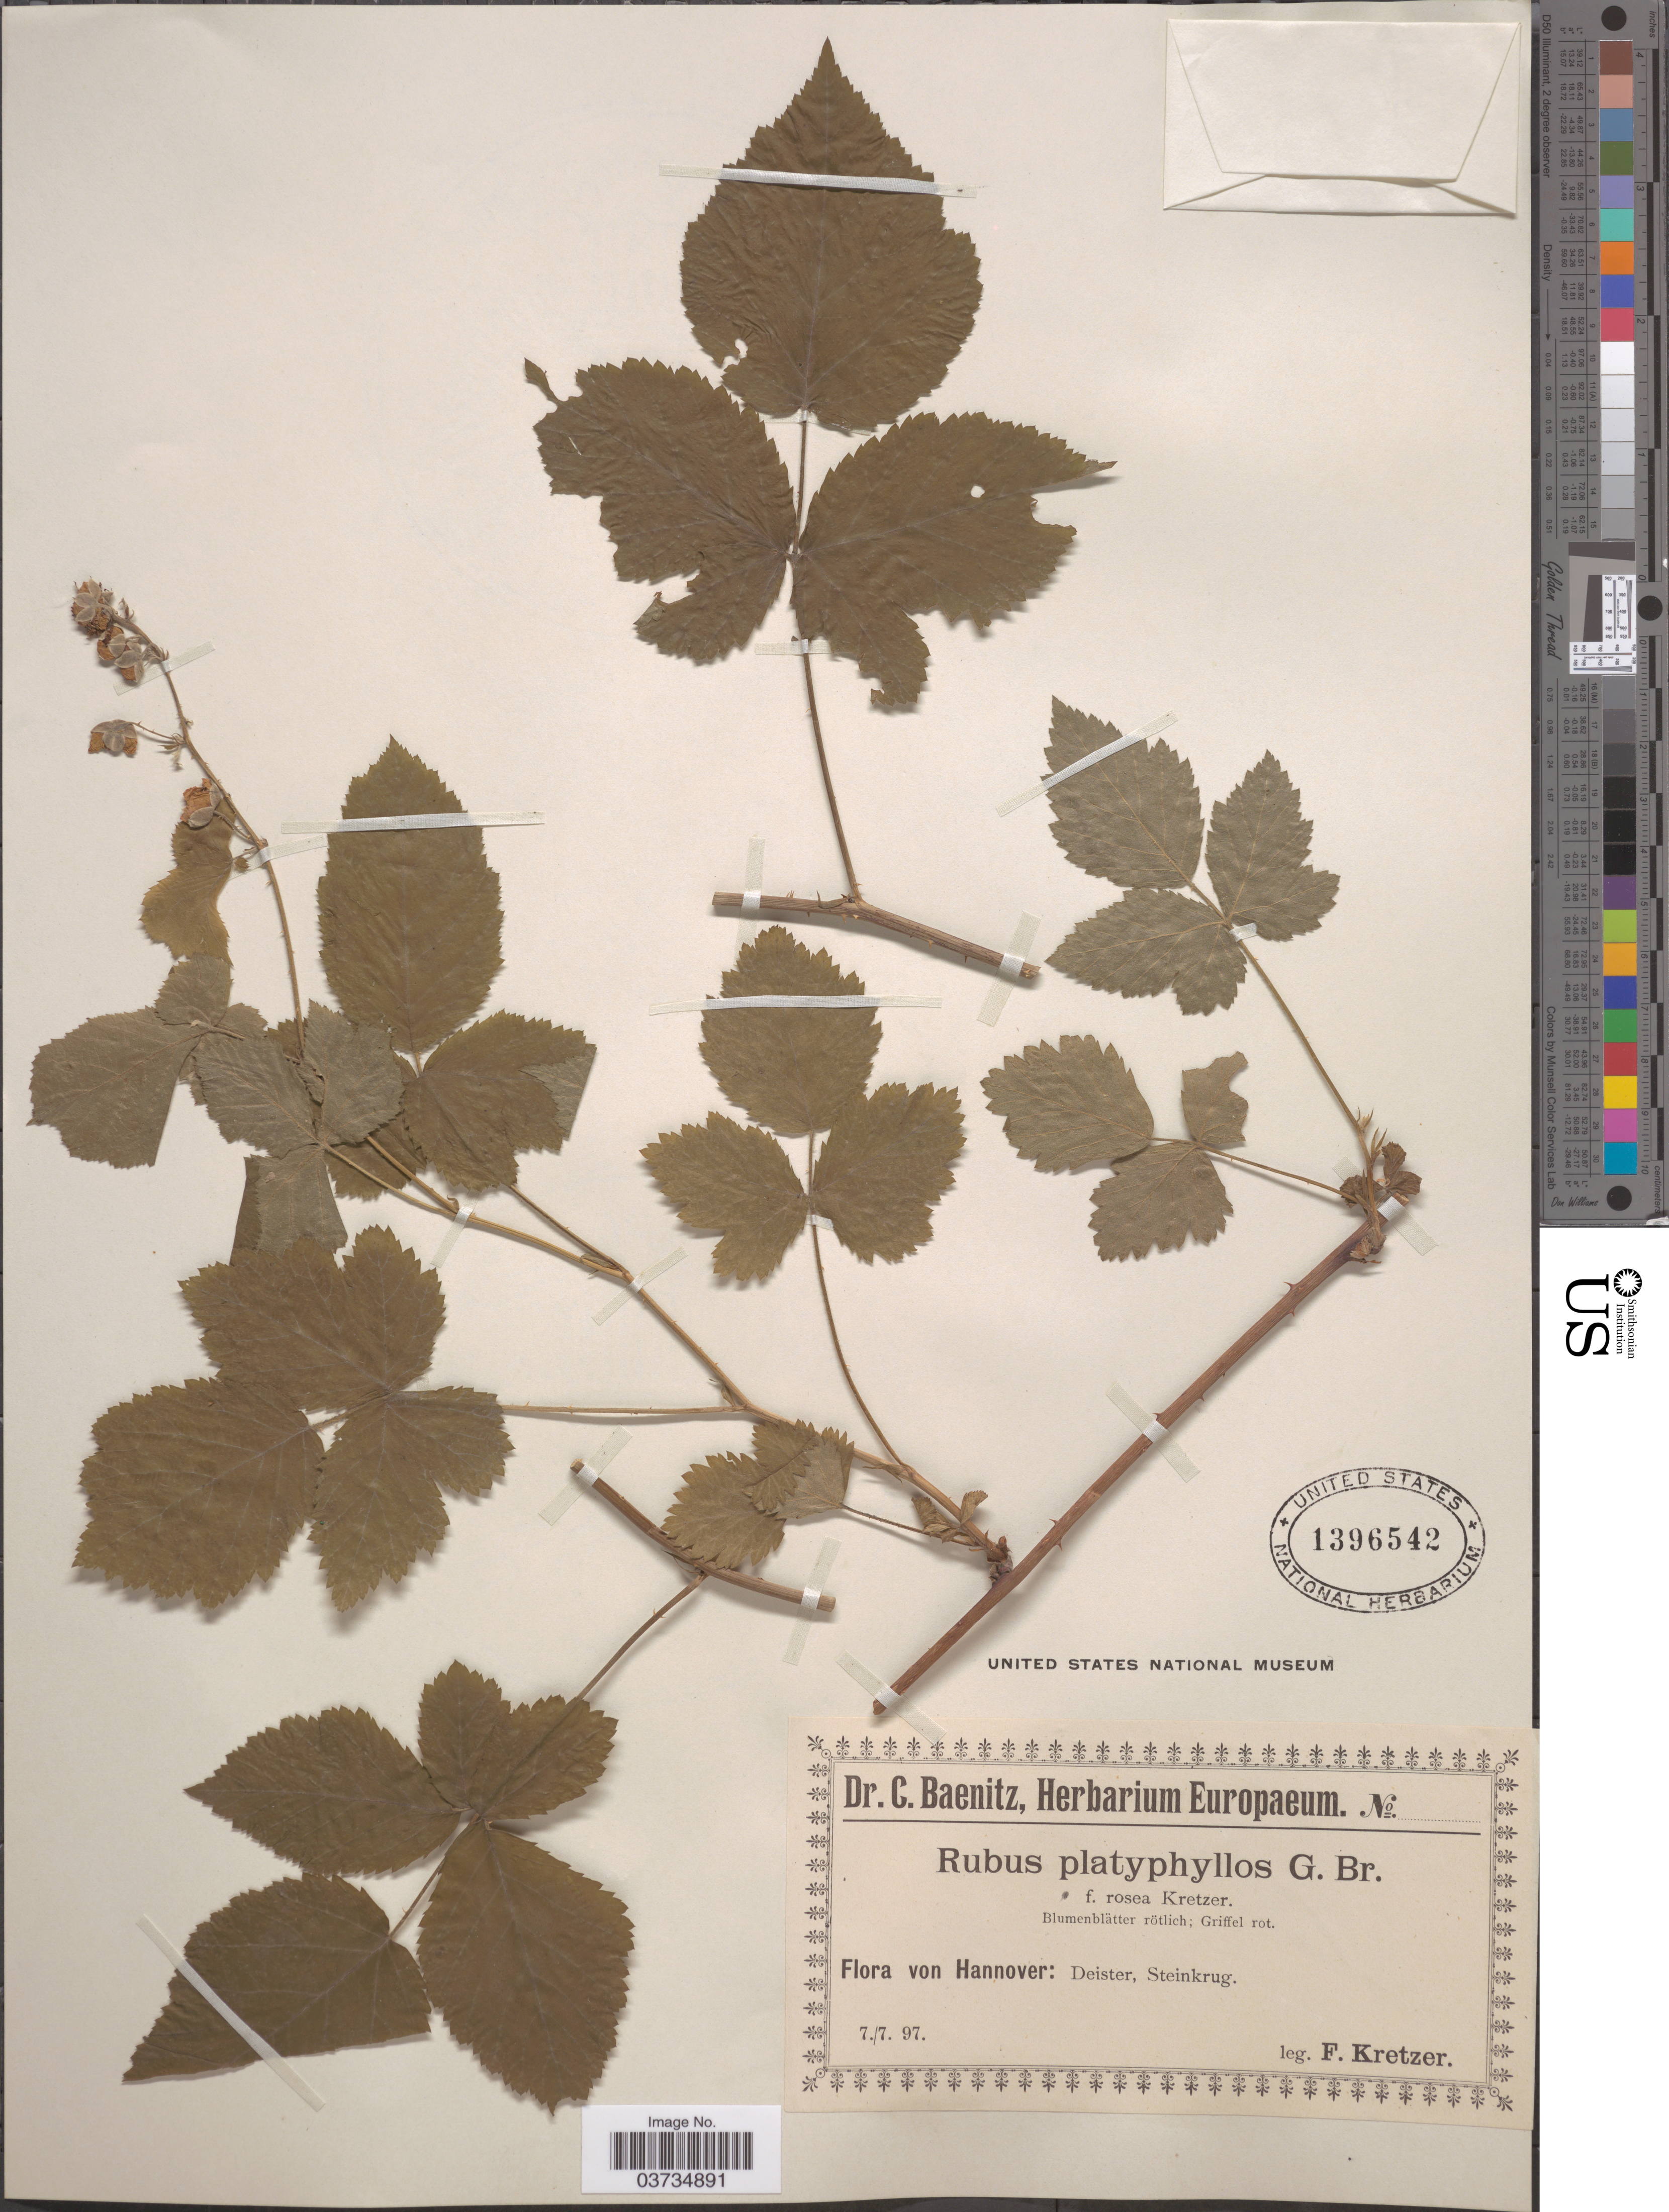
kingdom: Plantae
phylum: Tracheophyta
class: Magnoliopsida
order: Rosales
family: Rosaceae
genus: Rubus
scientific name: Rubus platyphyllos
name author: C. Koch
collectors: F. Kretzer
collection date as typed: Transcribed d/m/y: 7/7/97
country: Germany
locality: Hannover: Deister, Steinkrug.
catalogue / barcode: US 1396542